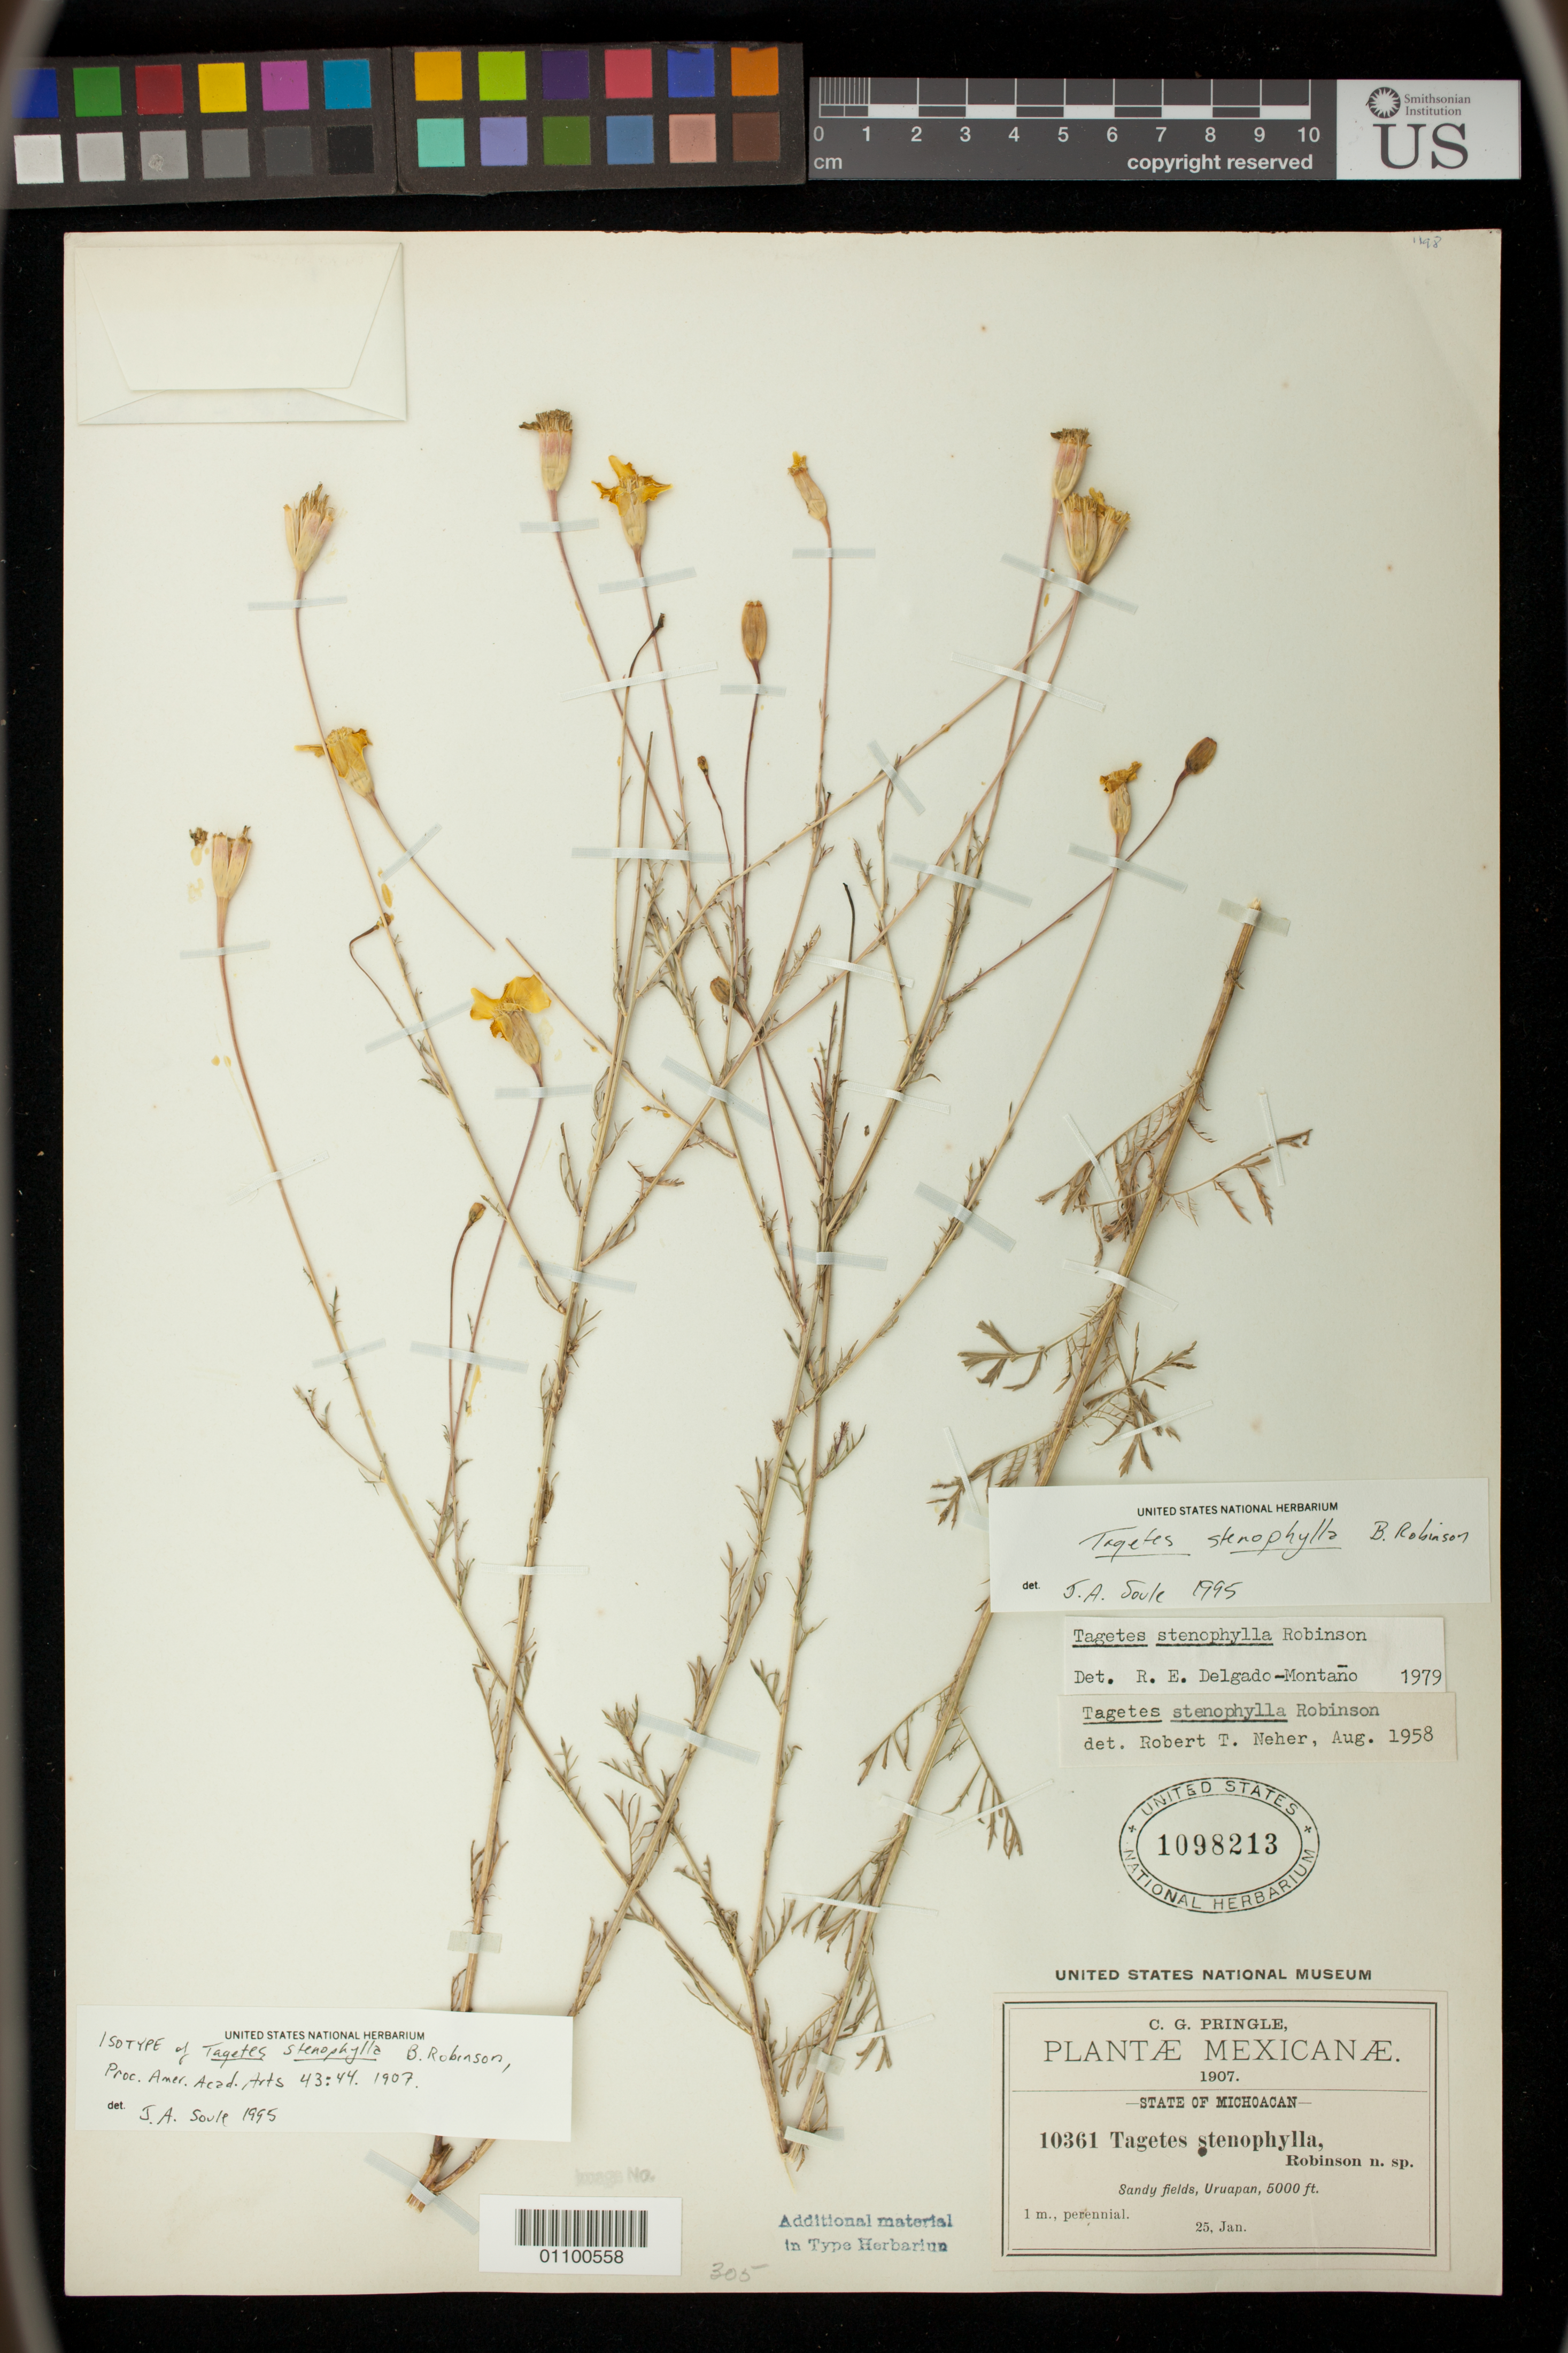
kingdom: Plantae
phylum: Tracheophyta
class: Magnoliopsida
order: Asterales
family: Asteraceae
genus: Tagetes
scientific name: Tagetes stenophylla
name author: B.L. Rob.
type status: Isotype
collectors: C. G. Pringle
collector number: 10361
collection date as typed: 25 Jan 1907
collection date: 1907-01-25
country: Mexico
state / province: Michoacán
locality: Near Uruapan.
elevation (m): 1524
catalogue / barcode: US 1098213